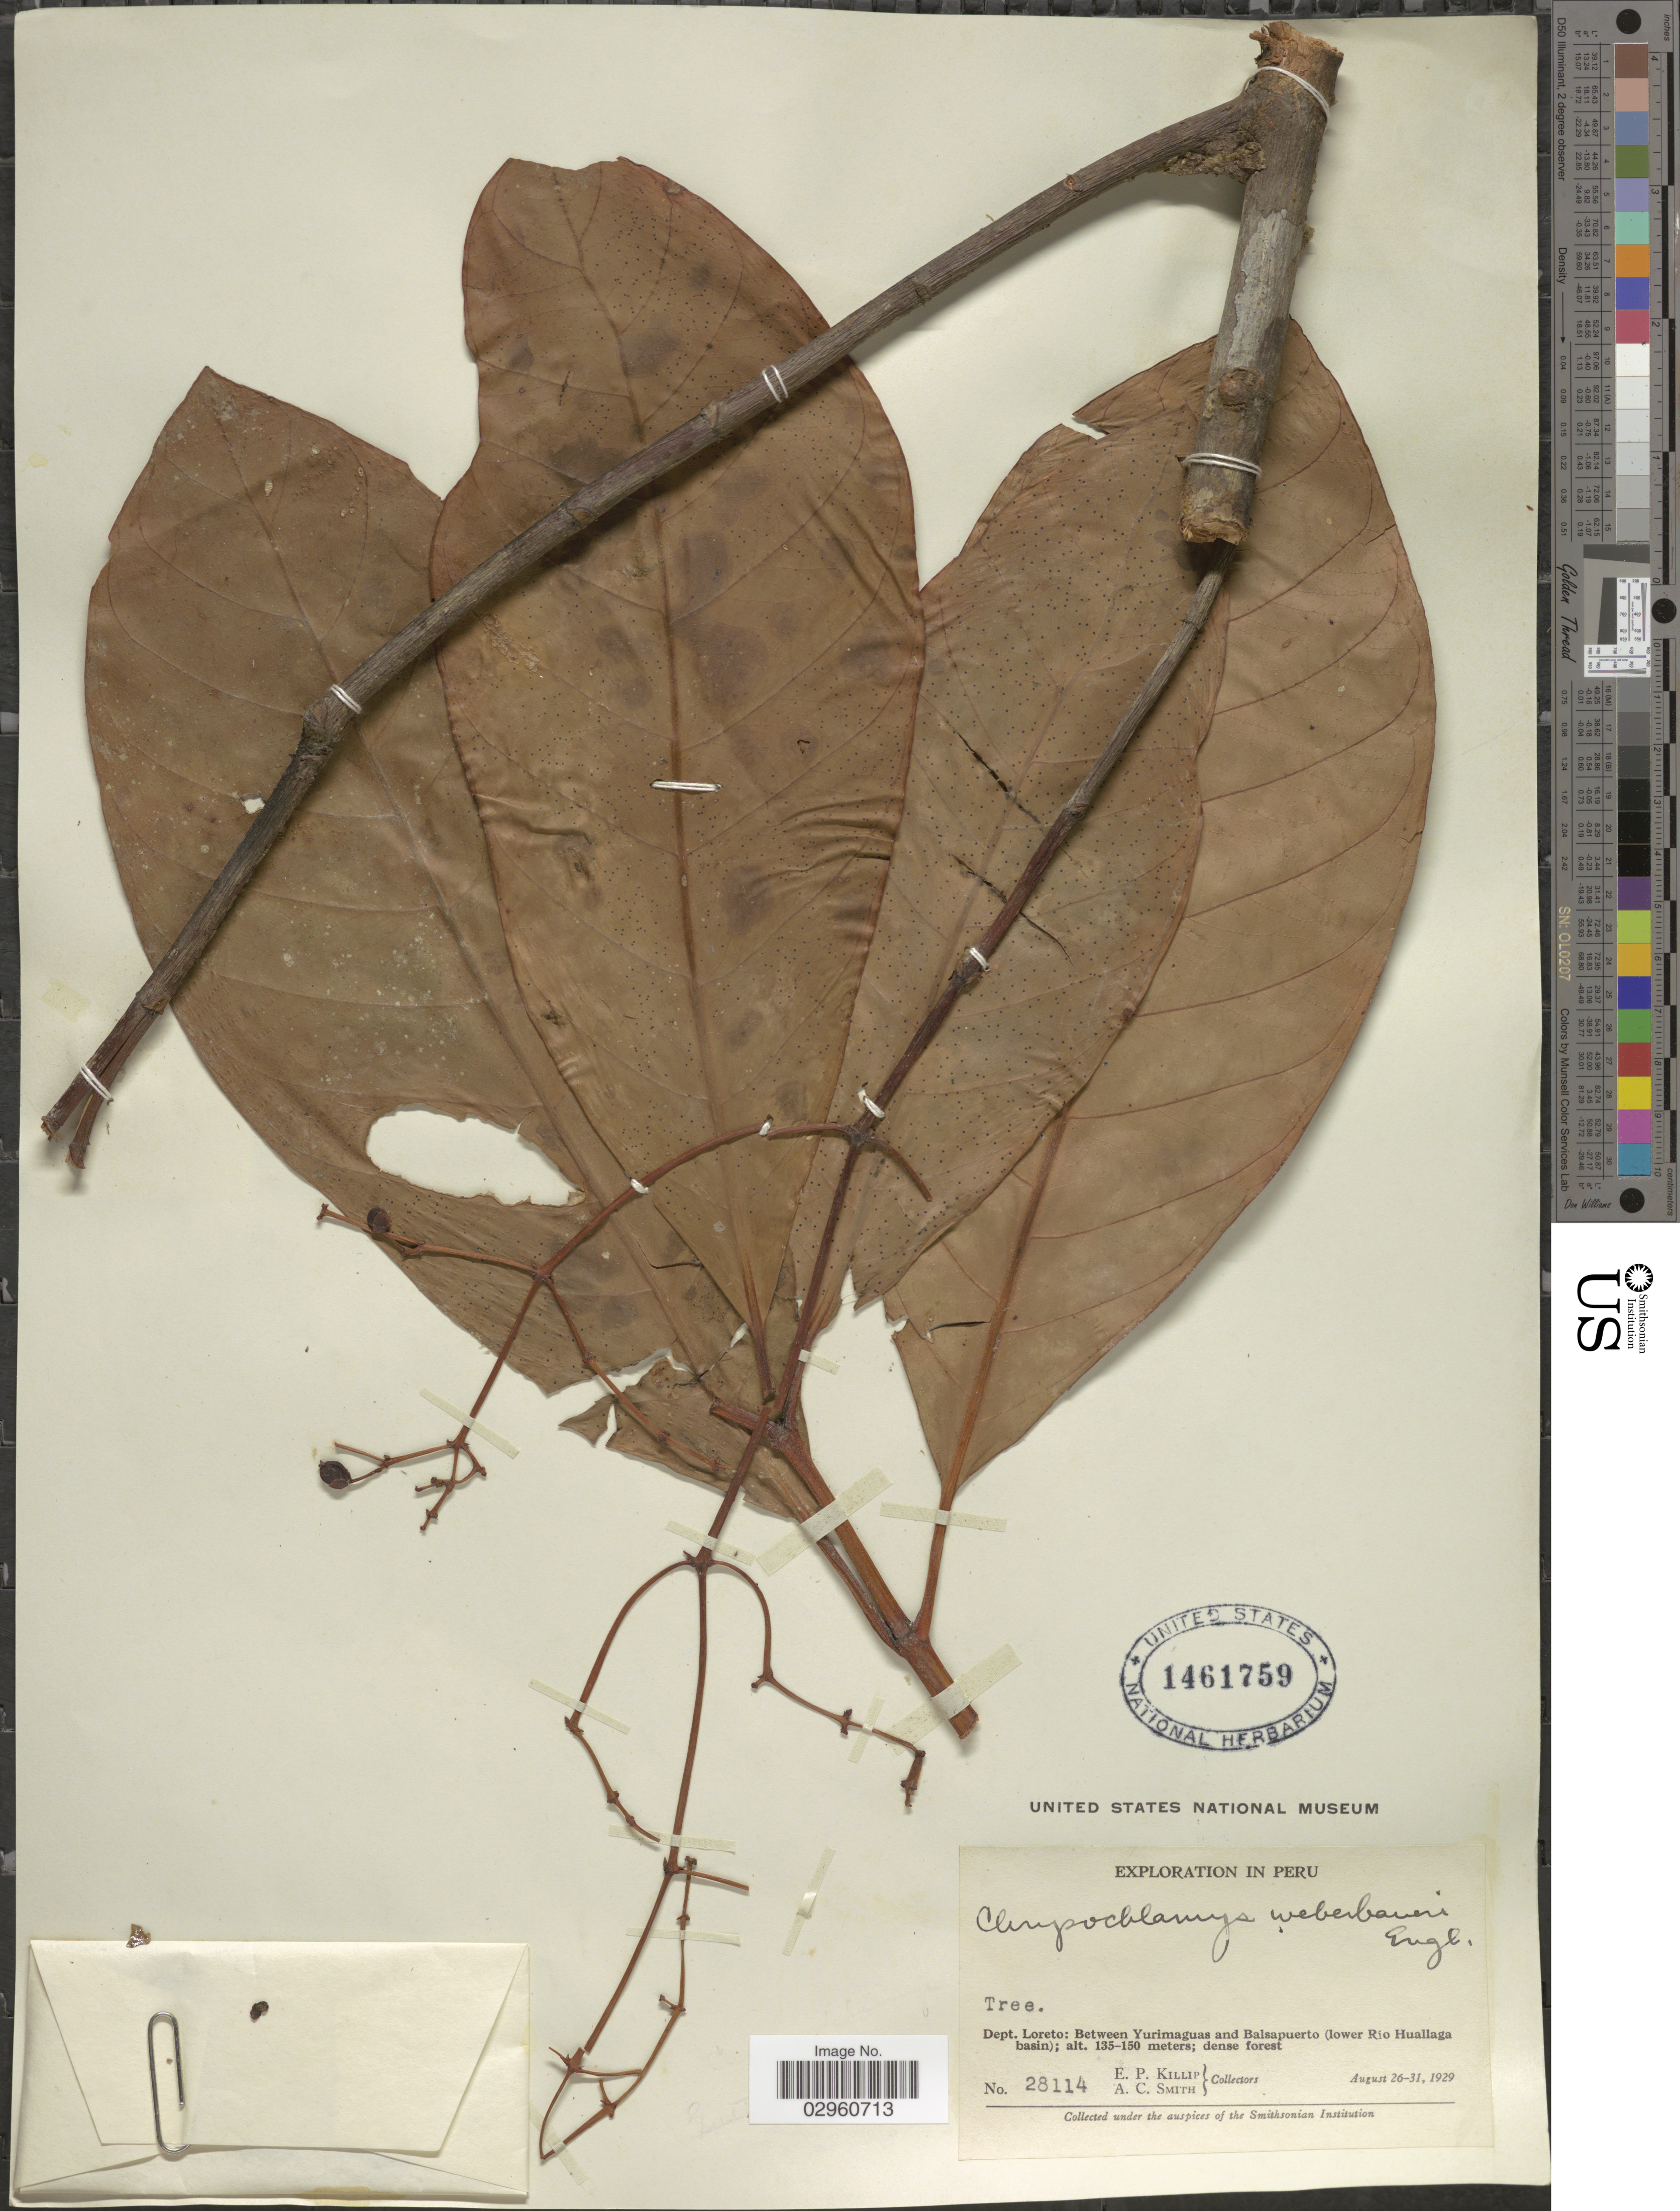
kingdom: Plantae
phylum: Tracheophyta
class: Magnoliopsida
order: Malpighiales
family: Clusiaceae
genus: Chrysochlamys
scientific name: Chrysochlamys weberbaueri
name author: Engl.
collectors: E. P. Killip & A. C. Smith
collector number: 28114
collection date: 1929-08-26/1929-08-31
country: Peru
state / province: Loreto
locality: Dept. Loreto: Between Yurimaguas and Balsapuerto (lower Rio Huallaga basin).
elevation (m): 135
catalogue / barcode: US 1461759